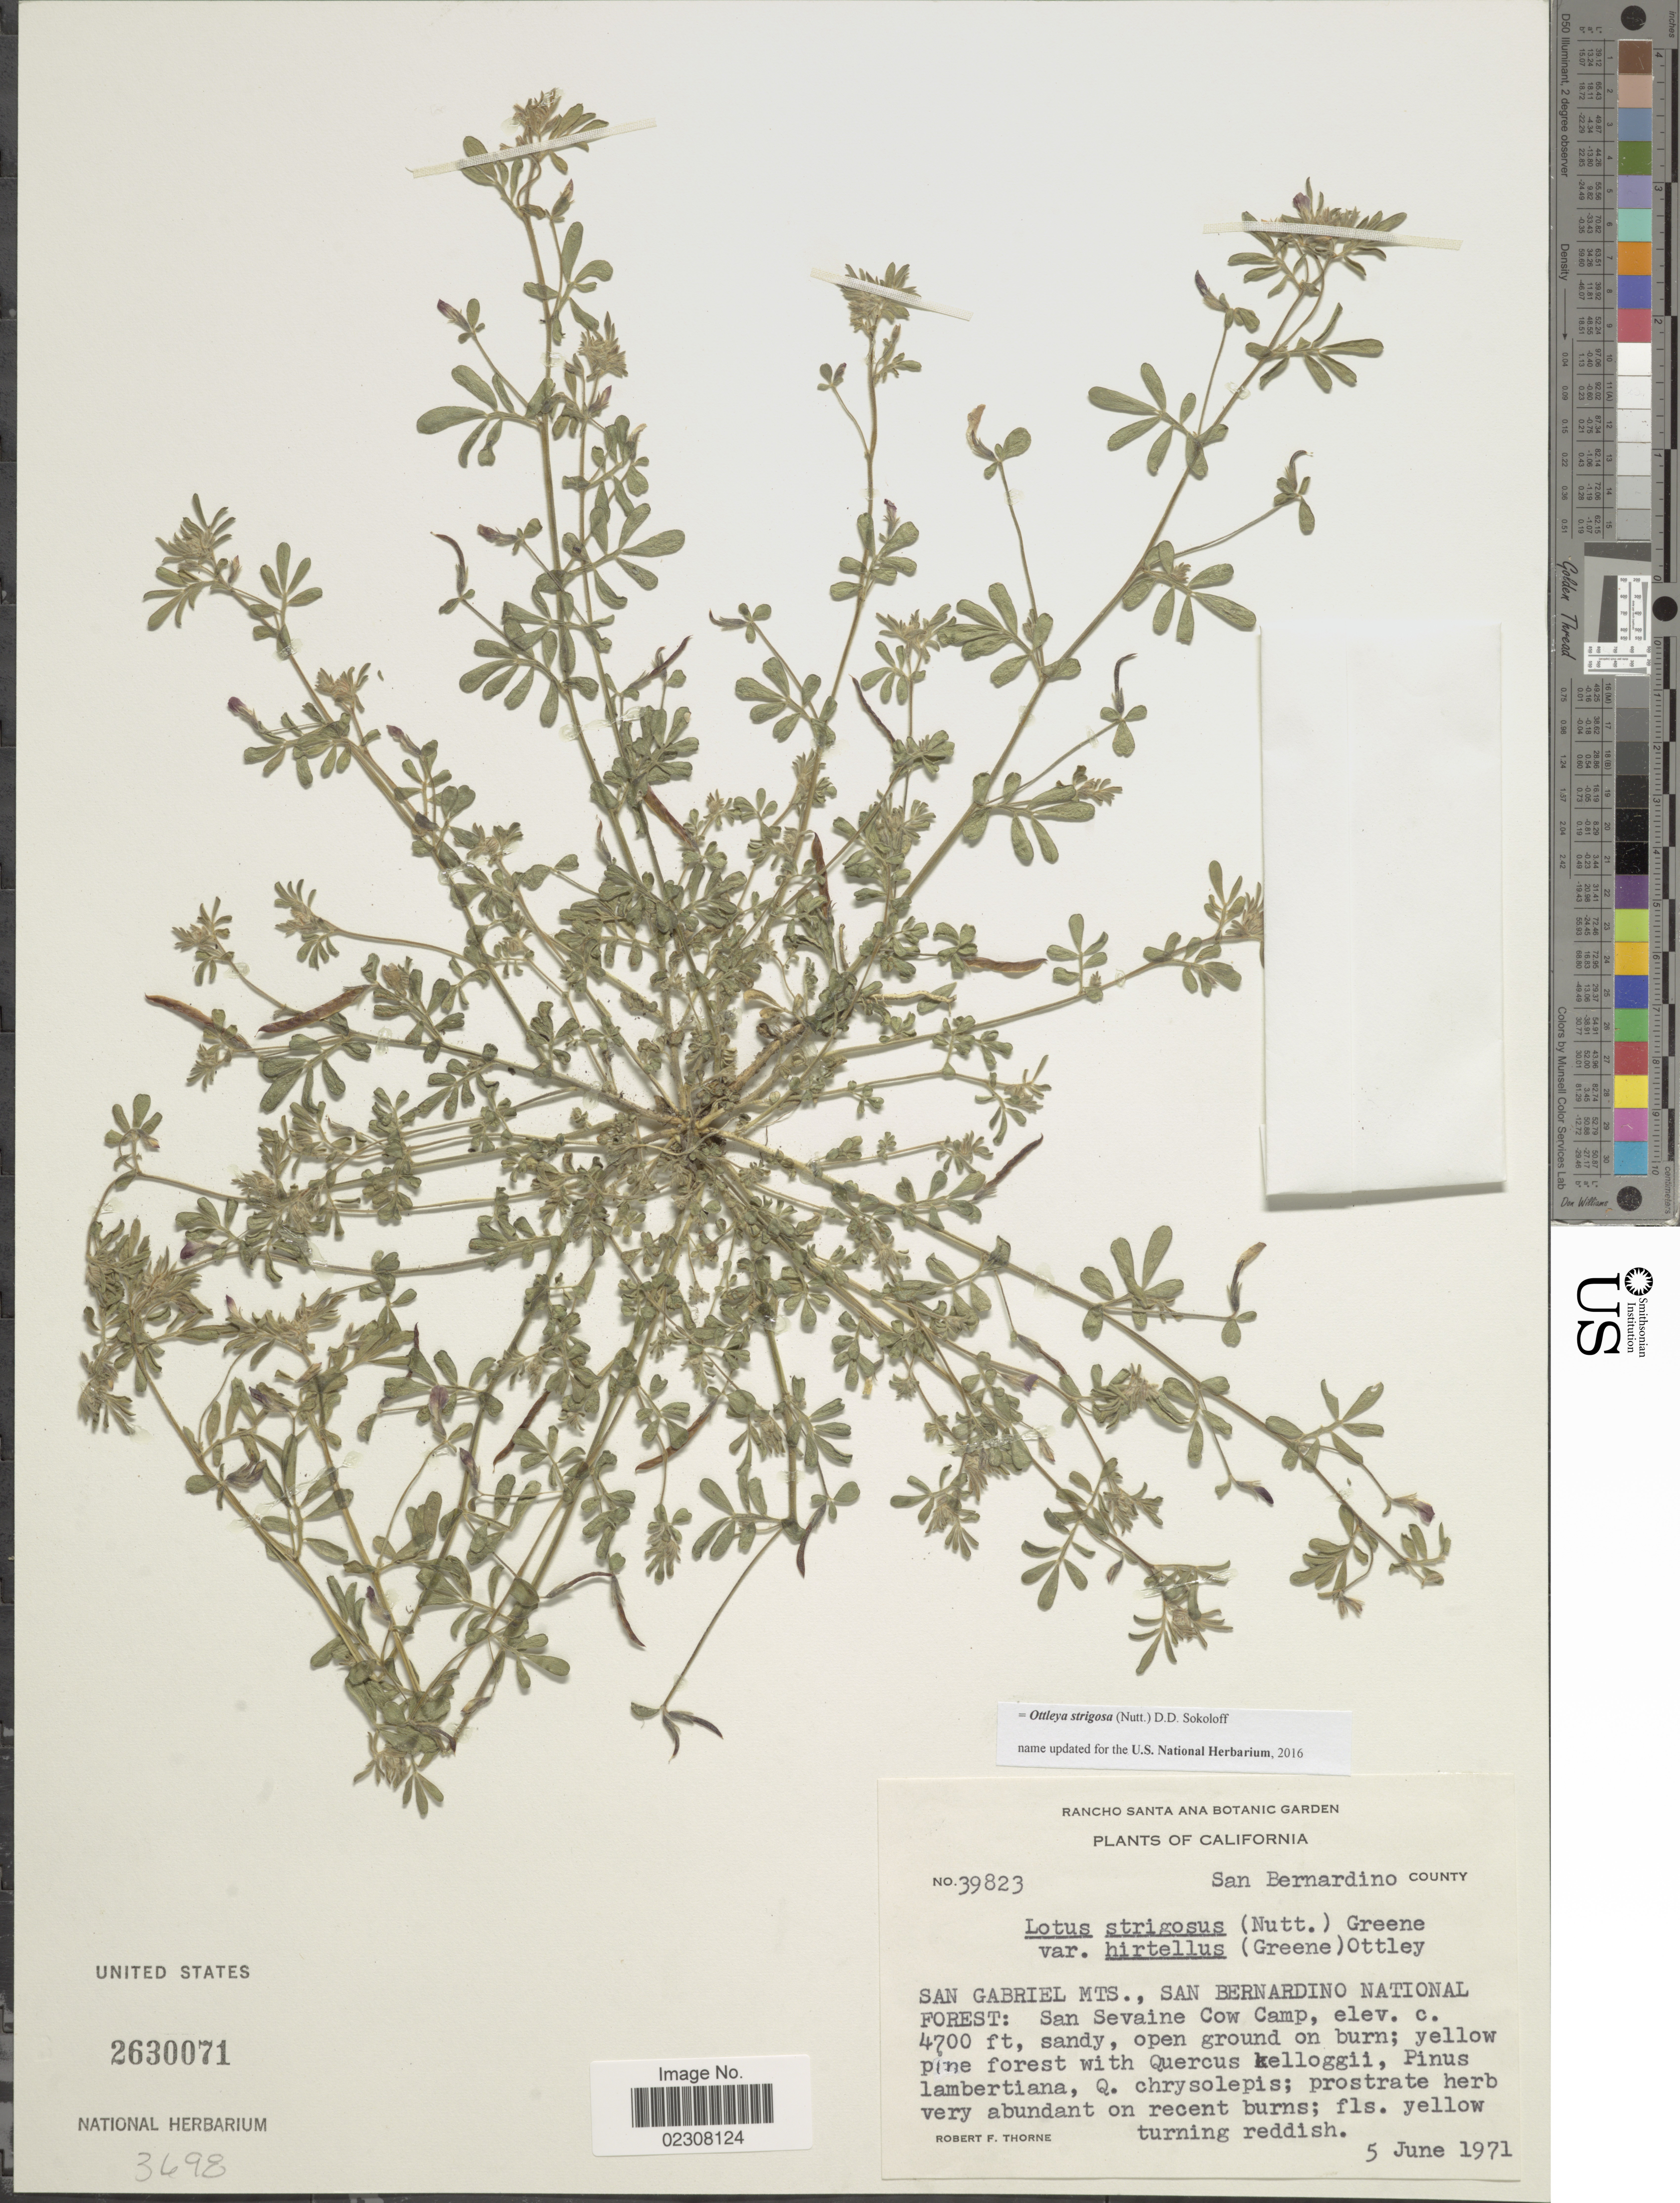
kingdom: Plantae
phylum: Tracheophyta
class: Magnoliopsida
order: Fabales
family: Fabaceae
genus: Ottleya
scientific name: Ottleya strigosa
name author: (Nutt.) D.D. Sokoloff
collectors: R. F. Thorne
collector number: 39823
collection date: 1971-06-05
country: United States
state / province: California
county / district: San Bernardino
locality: San Bernardino County, San Gabriel Mts., San Bernardino National Forest: San Sevaine Cow Camp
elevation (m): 1433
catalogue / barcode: US 2630071